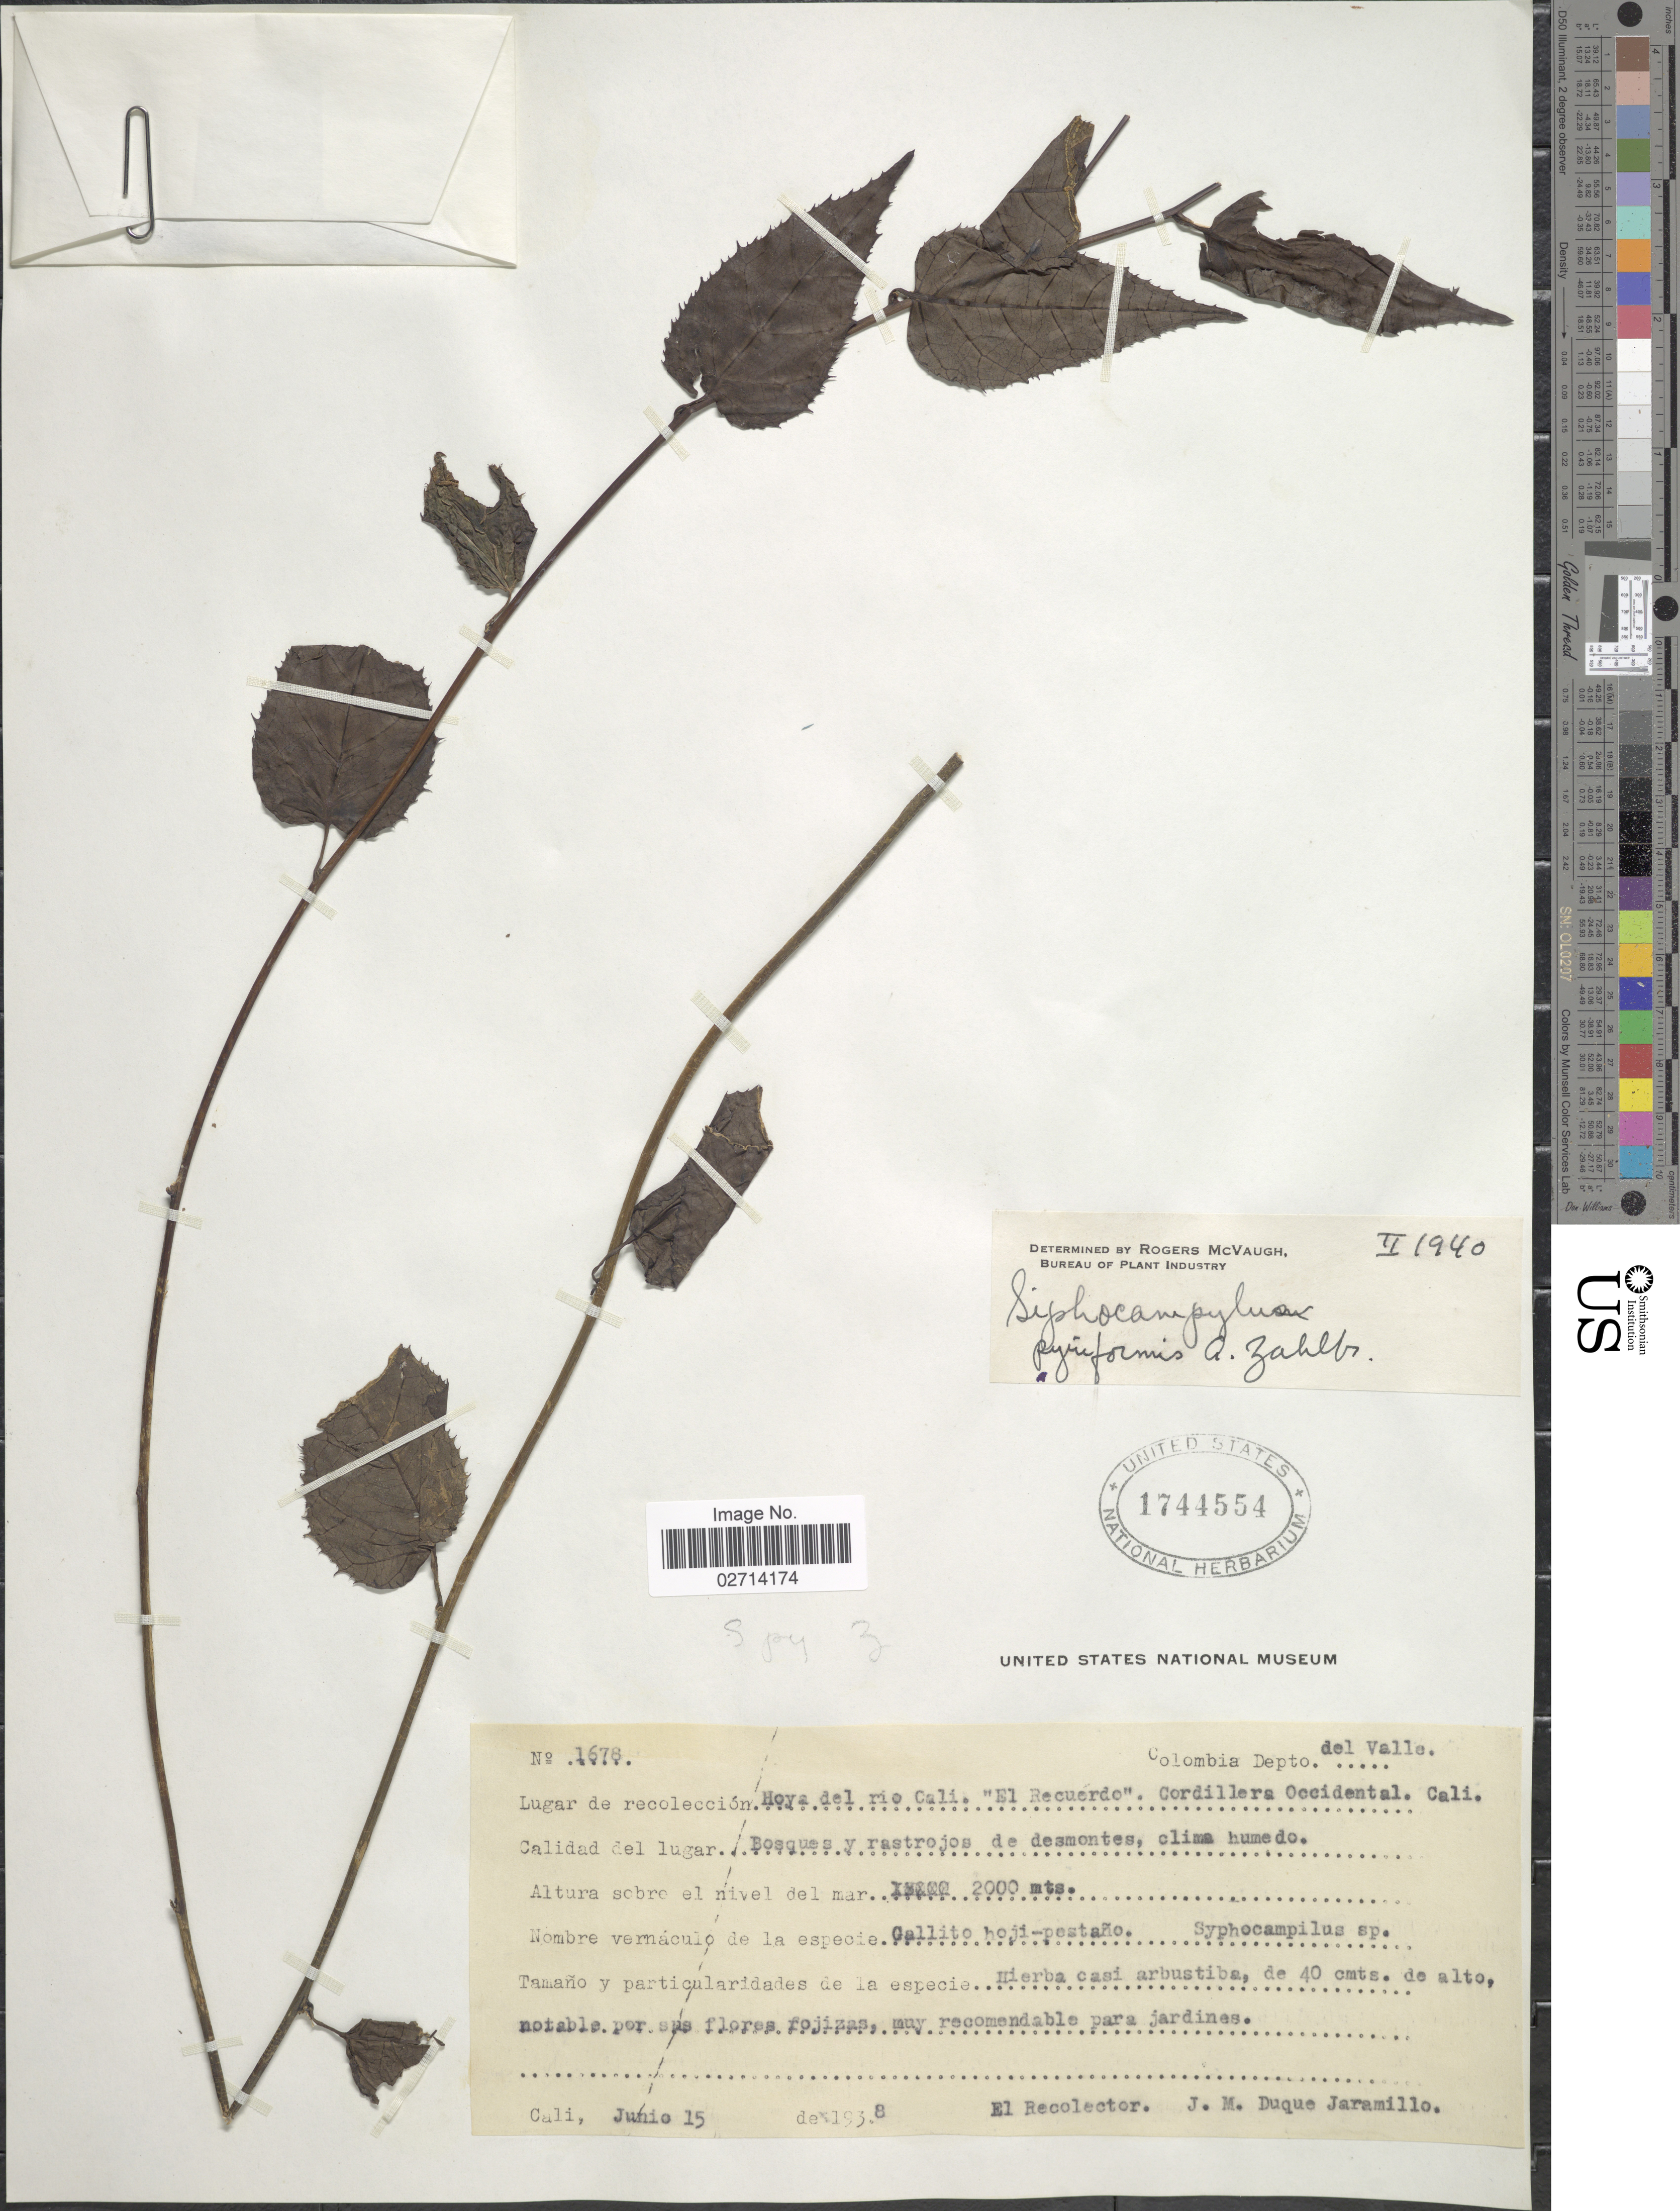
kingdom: Plantae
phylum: Tracheophyta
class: Magnoliopsida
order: Asterales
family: Campanulaceae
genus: Siphocampylus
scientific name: Siphocampylus pyriformis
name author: Zahlbr.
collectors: J. M. Duque Jaramillo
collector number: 1678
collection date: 1938-06-15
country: Colombia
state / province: Valle del Cauca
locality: Depto. del Valle, Hoya del rio Cali, "El Recuerdo", Cordillera Occidental, Cali.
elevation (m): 2000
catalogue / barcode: US 1744554